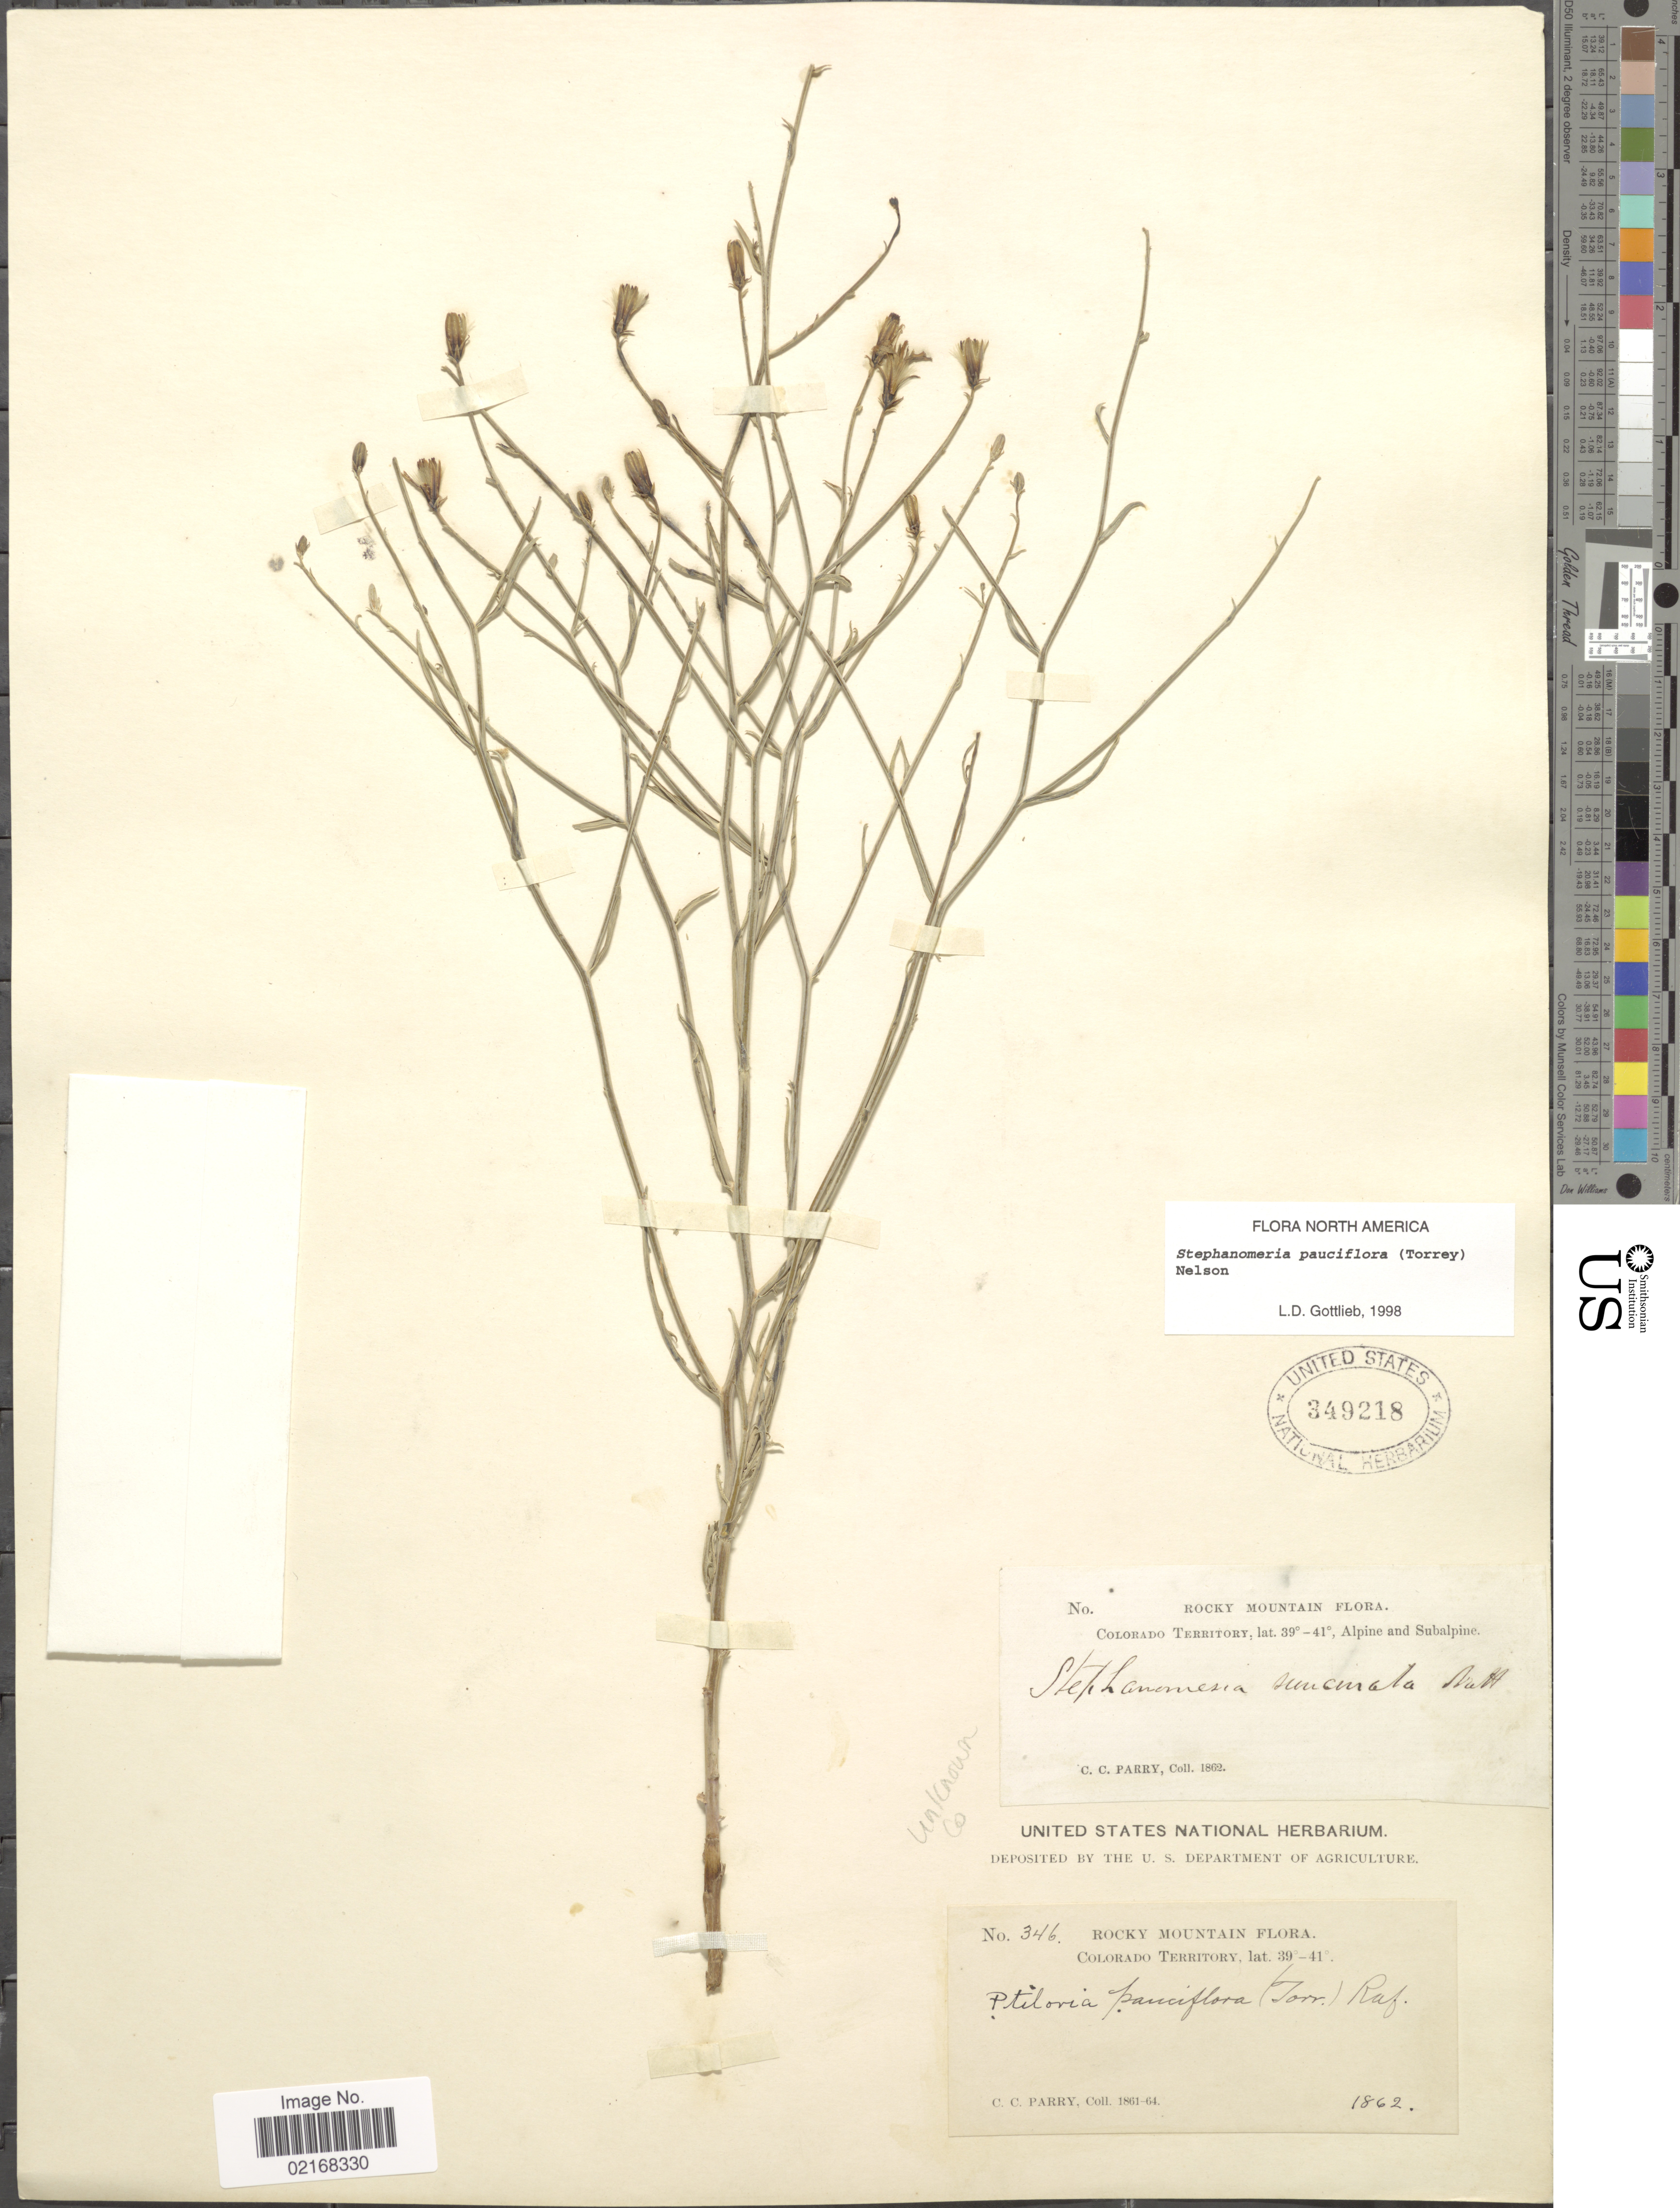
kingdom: Plantae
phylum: Tracheophyta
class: Magnoliopsida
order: Asterales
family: Asteraceae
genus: Stephanomeria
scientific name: Stephanomeria pauciflora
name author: (Torr.) A. Nelson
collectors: C. C. Parry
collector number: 346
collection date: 1862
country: United States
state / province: Colorado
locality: Rocky Mountain. Colorado Territory.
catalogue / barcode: US 349218